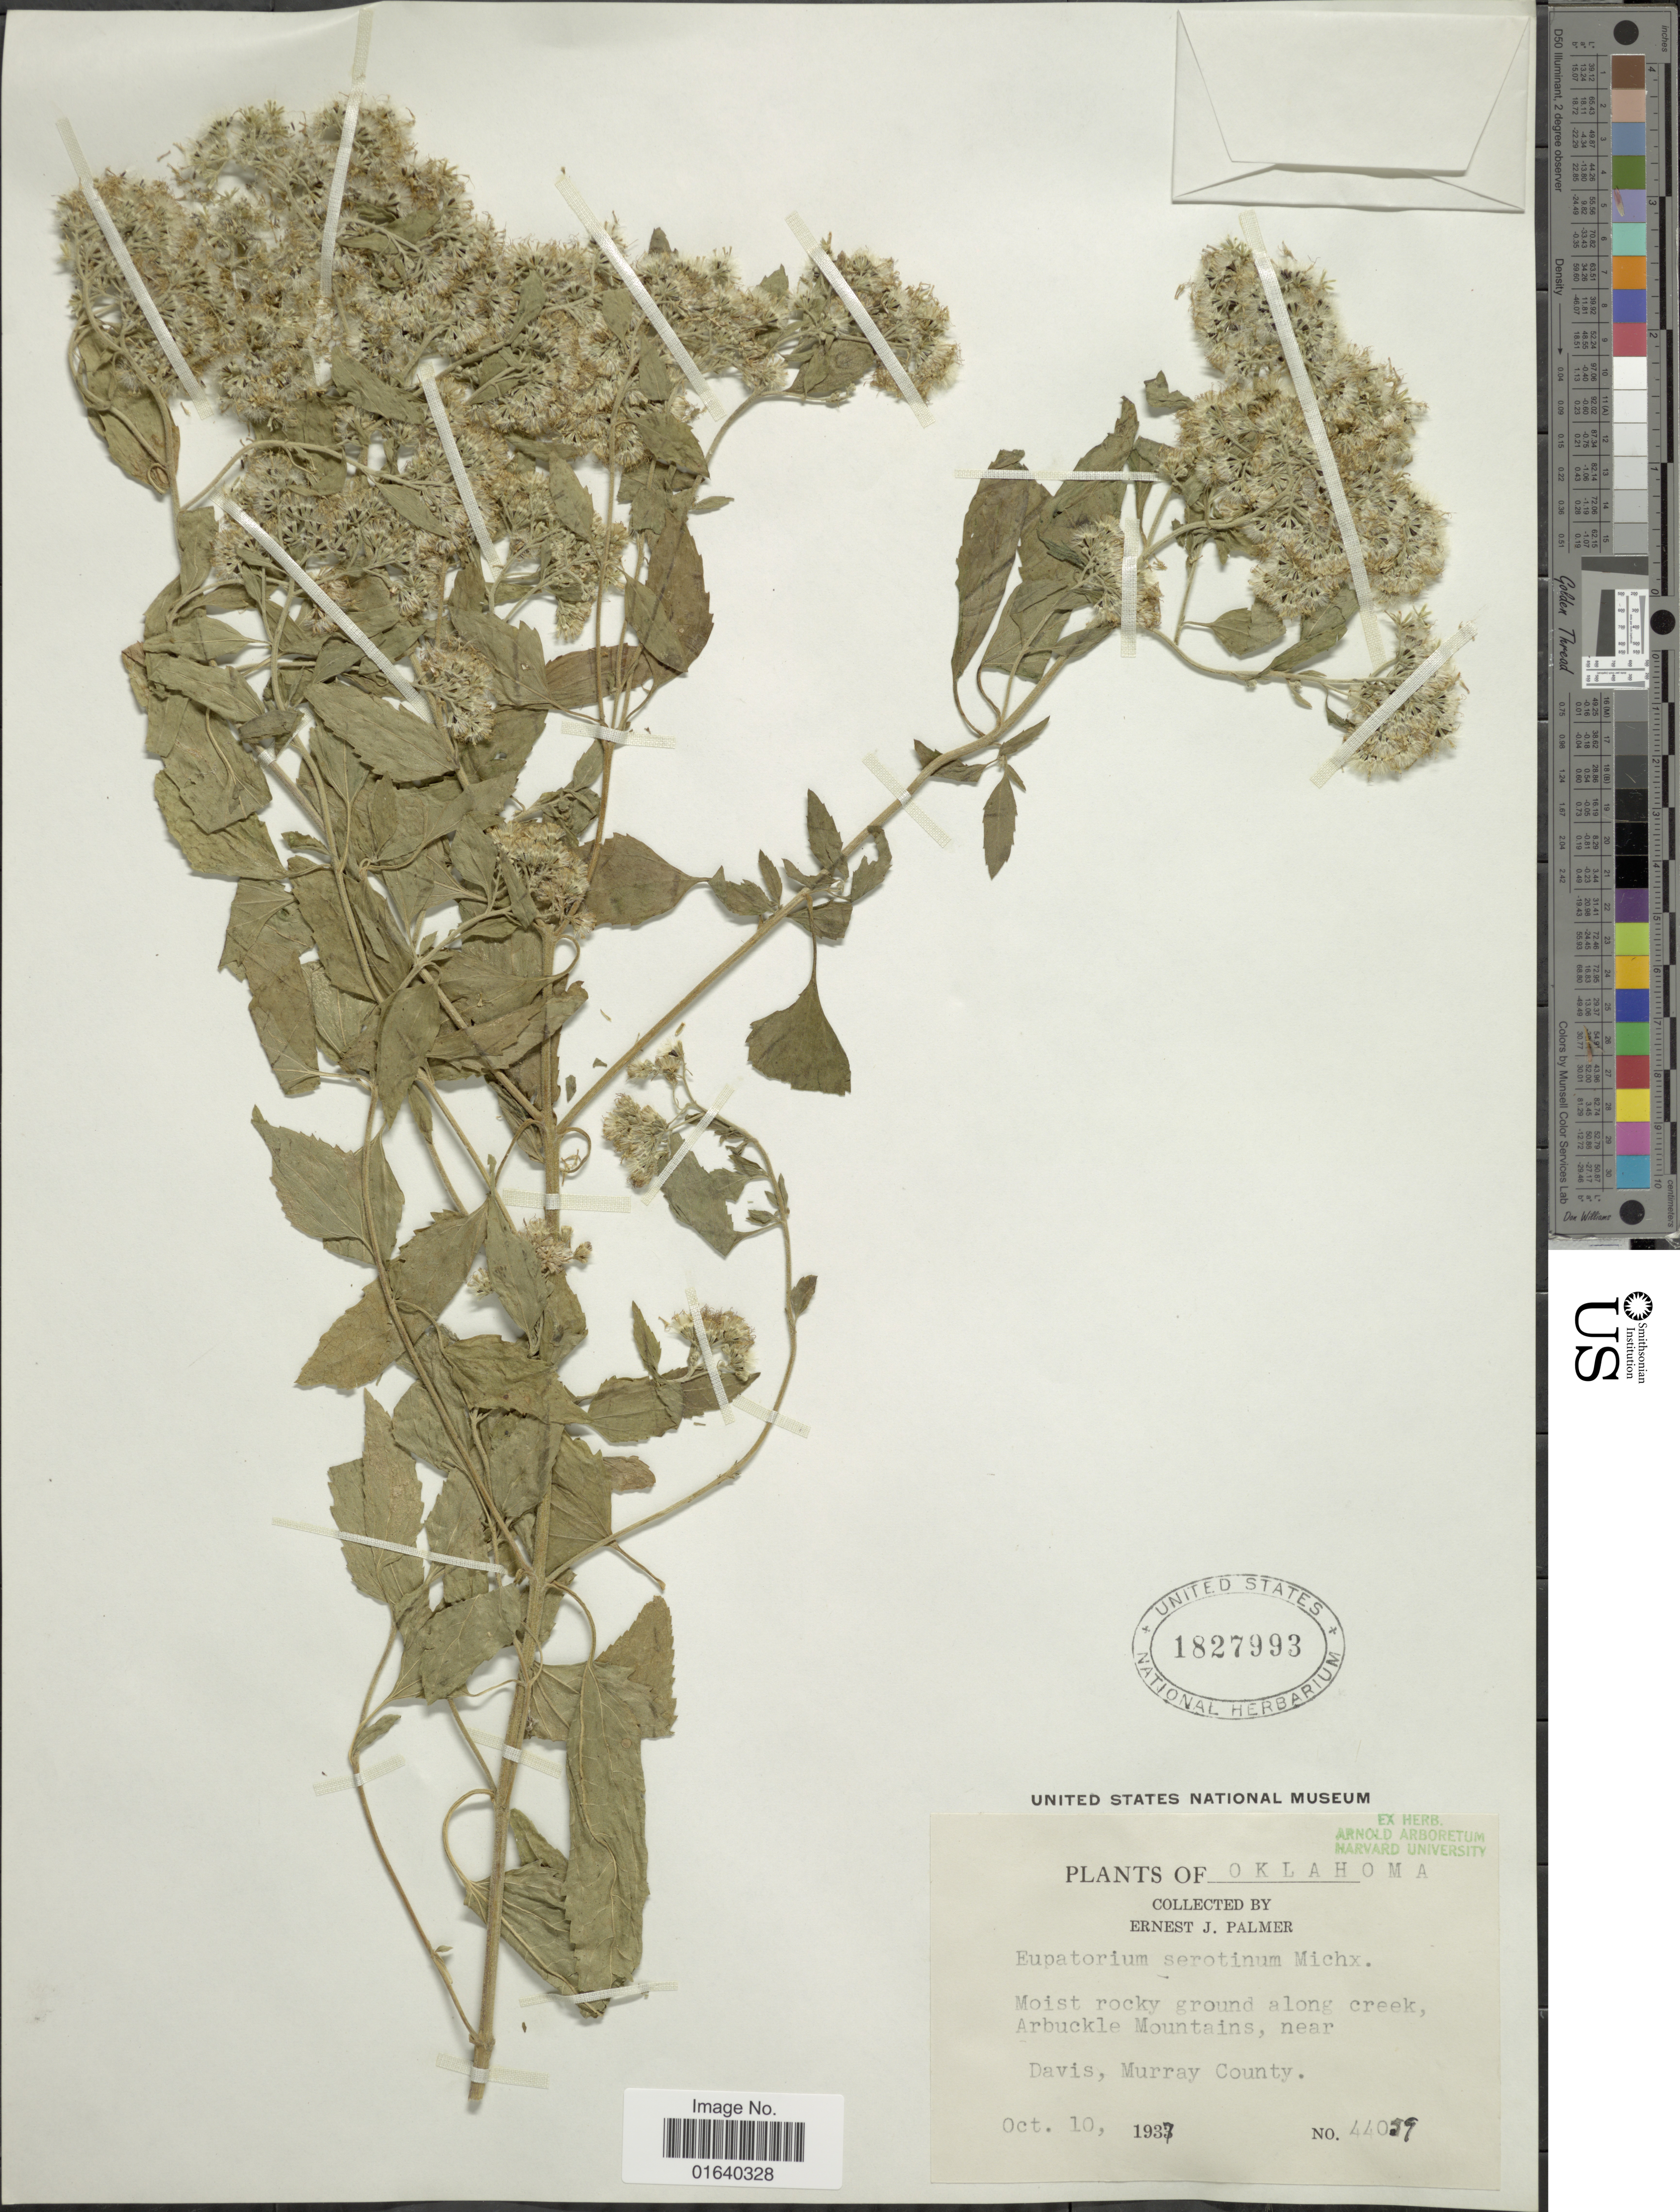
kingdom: Plantae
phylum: Tracheophyta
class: Magnoliopsida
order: Asterales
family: Asteraceae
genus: Eupatorium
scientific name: Eupatorium serotinum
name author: Michx.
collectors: E. J. Palmer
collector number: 44059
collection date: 1937-10-10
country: United States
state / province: Oklahoma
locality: Moist rocky ground along creek, Arbuckle Mountains, near Davis, Murray County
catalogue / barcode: US 1827993